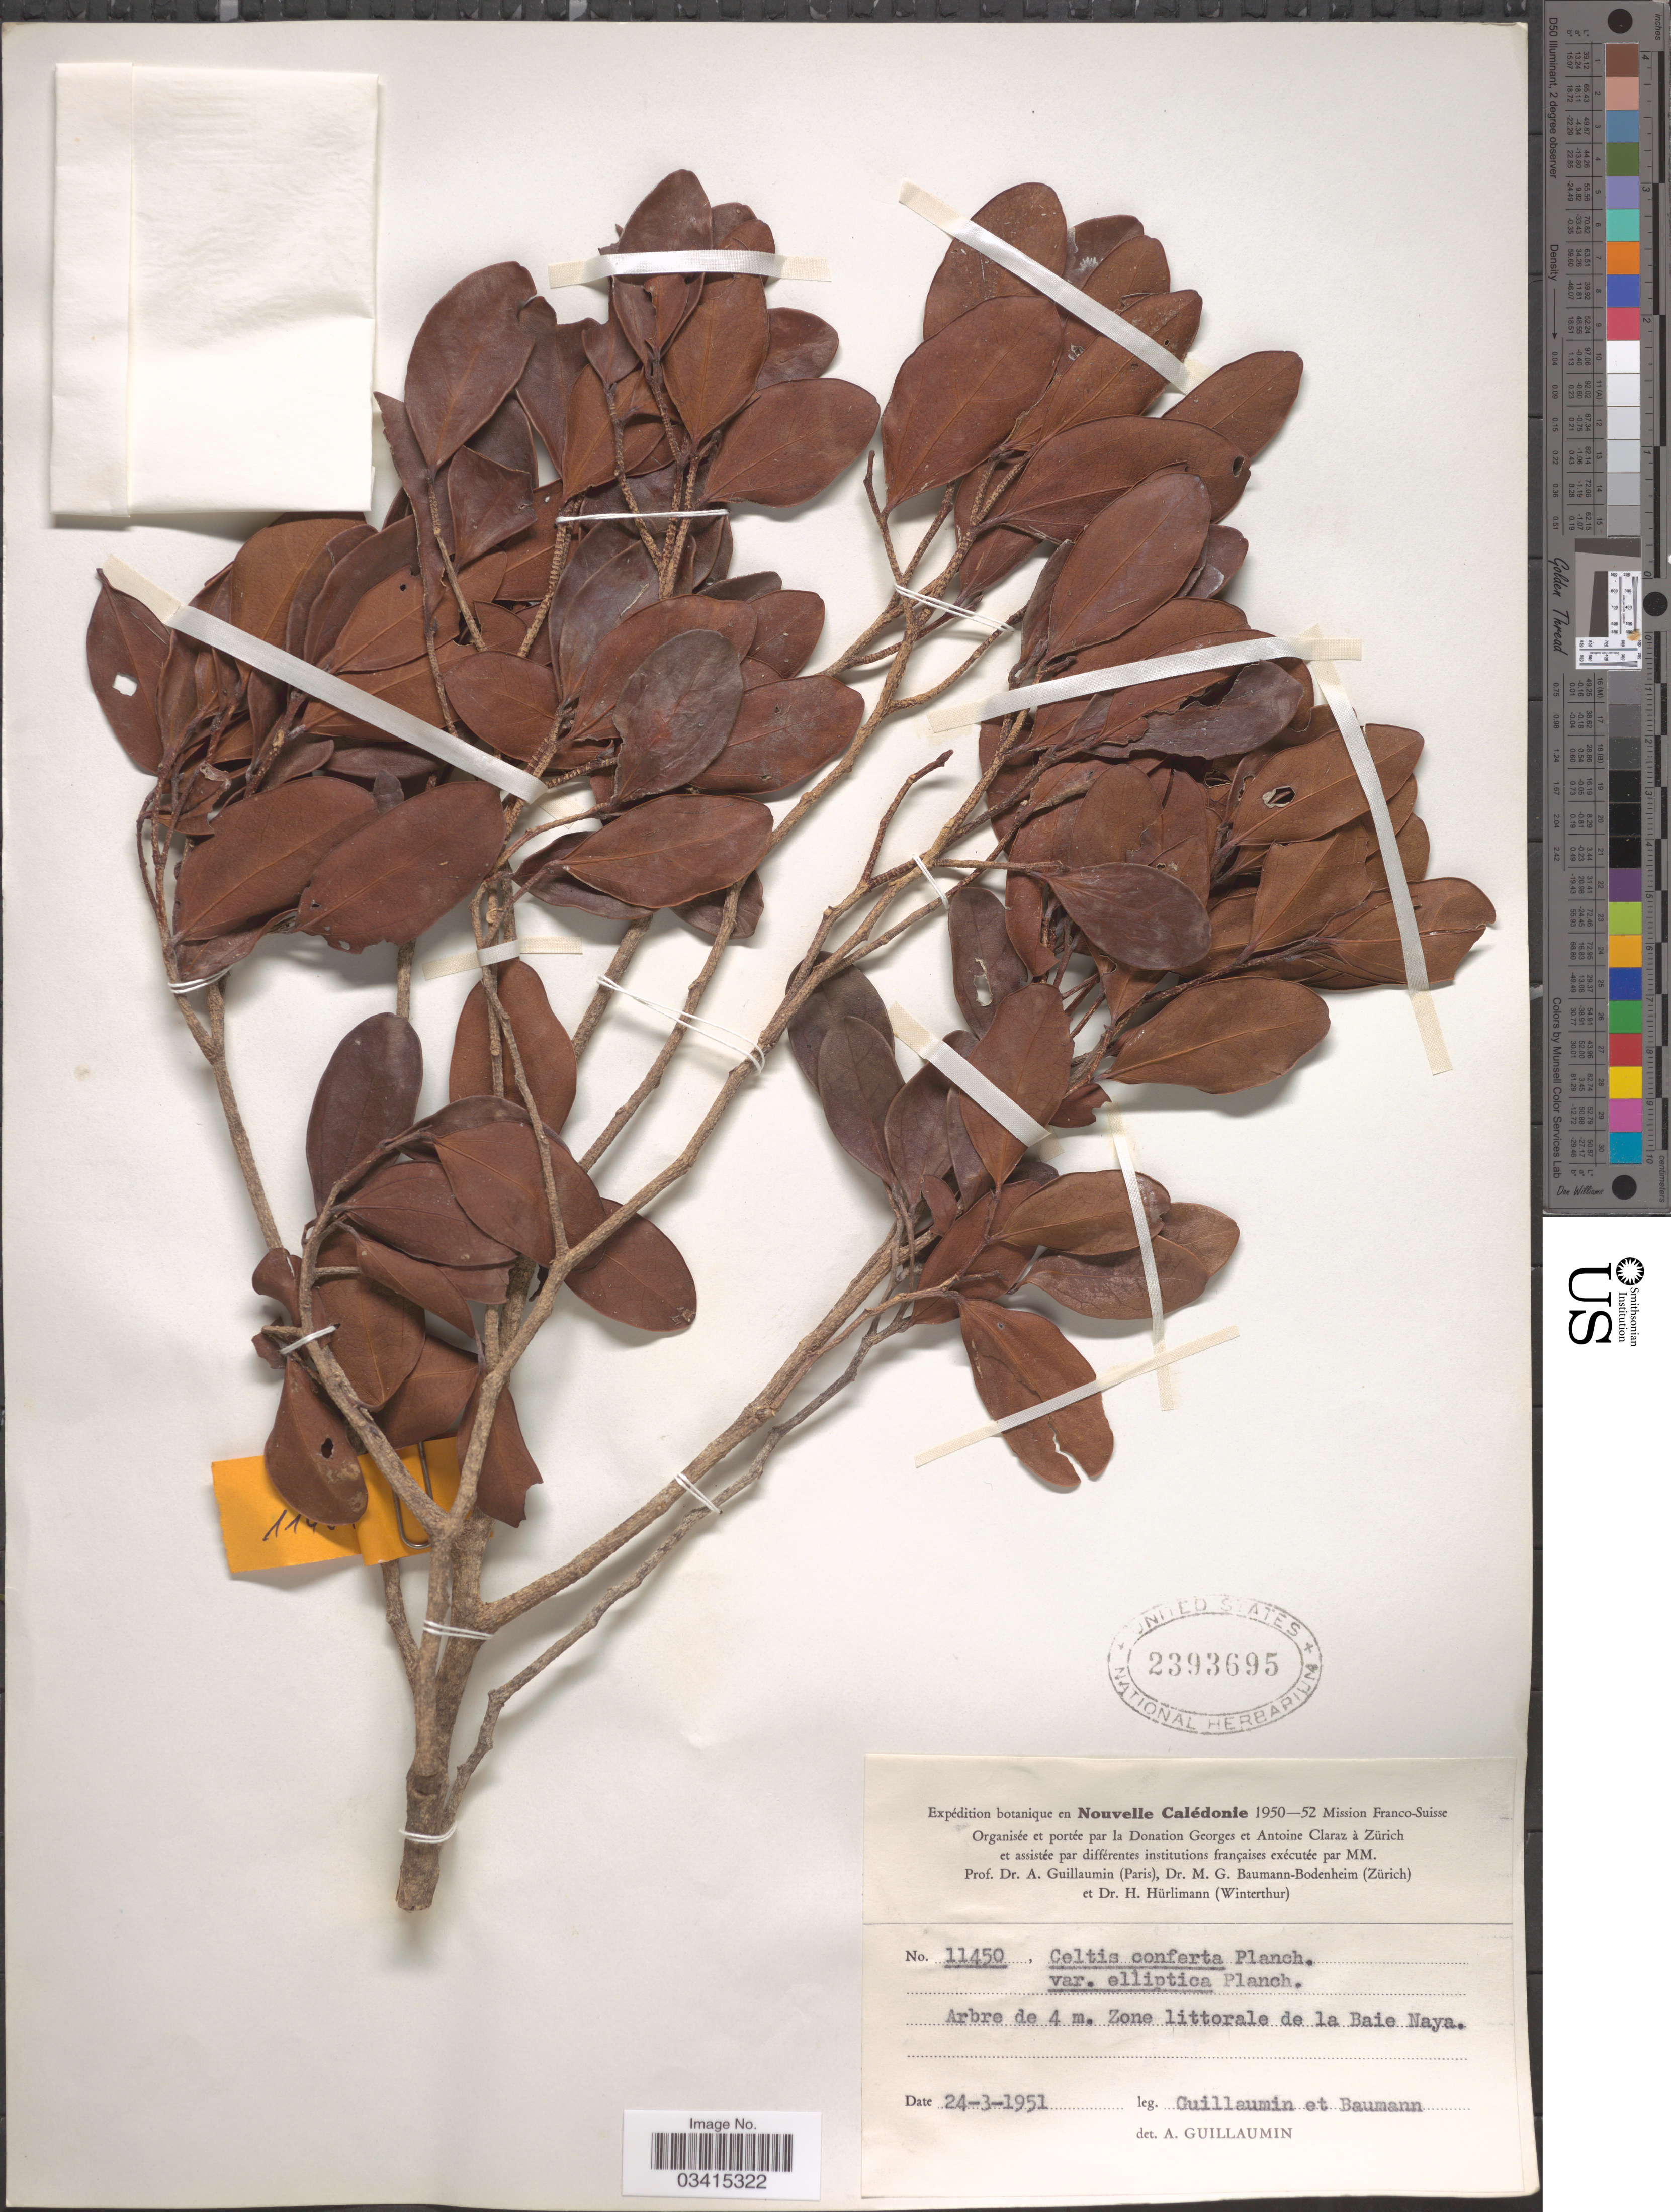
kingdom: Plantae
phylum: Tracheophyta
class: Magnoliopsida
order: Rosales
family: Cannabaceae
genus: Celtis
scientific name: Celtis conferta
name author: Planch.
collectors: A. Guillaumin & M. G. Baumann-Bodenheim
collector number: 11450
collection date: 1951-03-24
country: New Caledonia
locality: Nouvelle Calédonie. Zone littorale de la Baie Naya.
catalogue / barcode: US 2393695